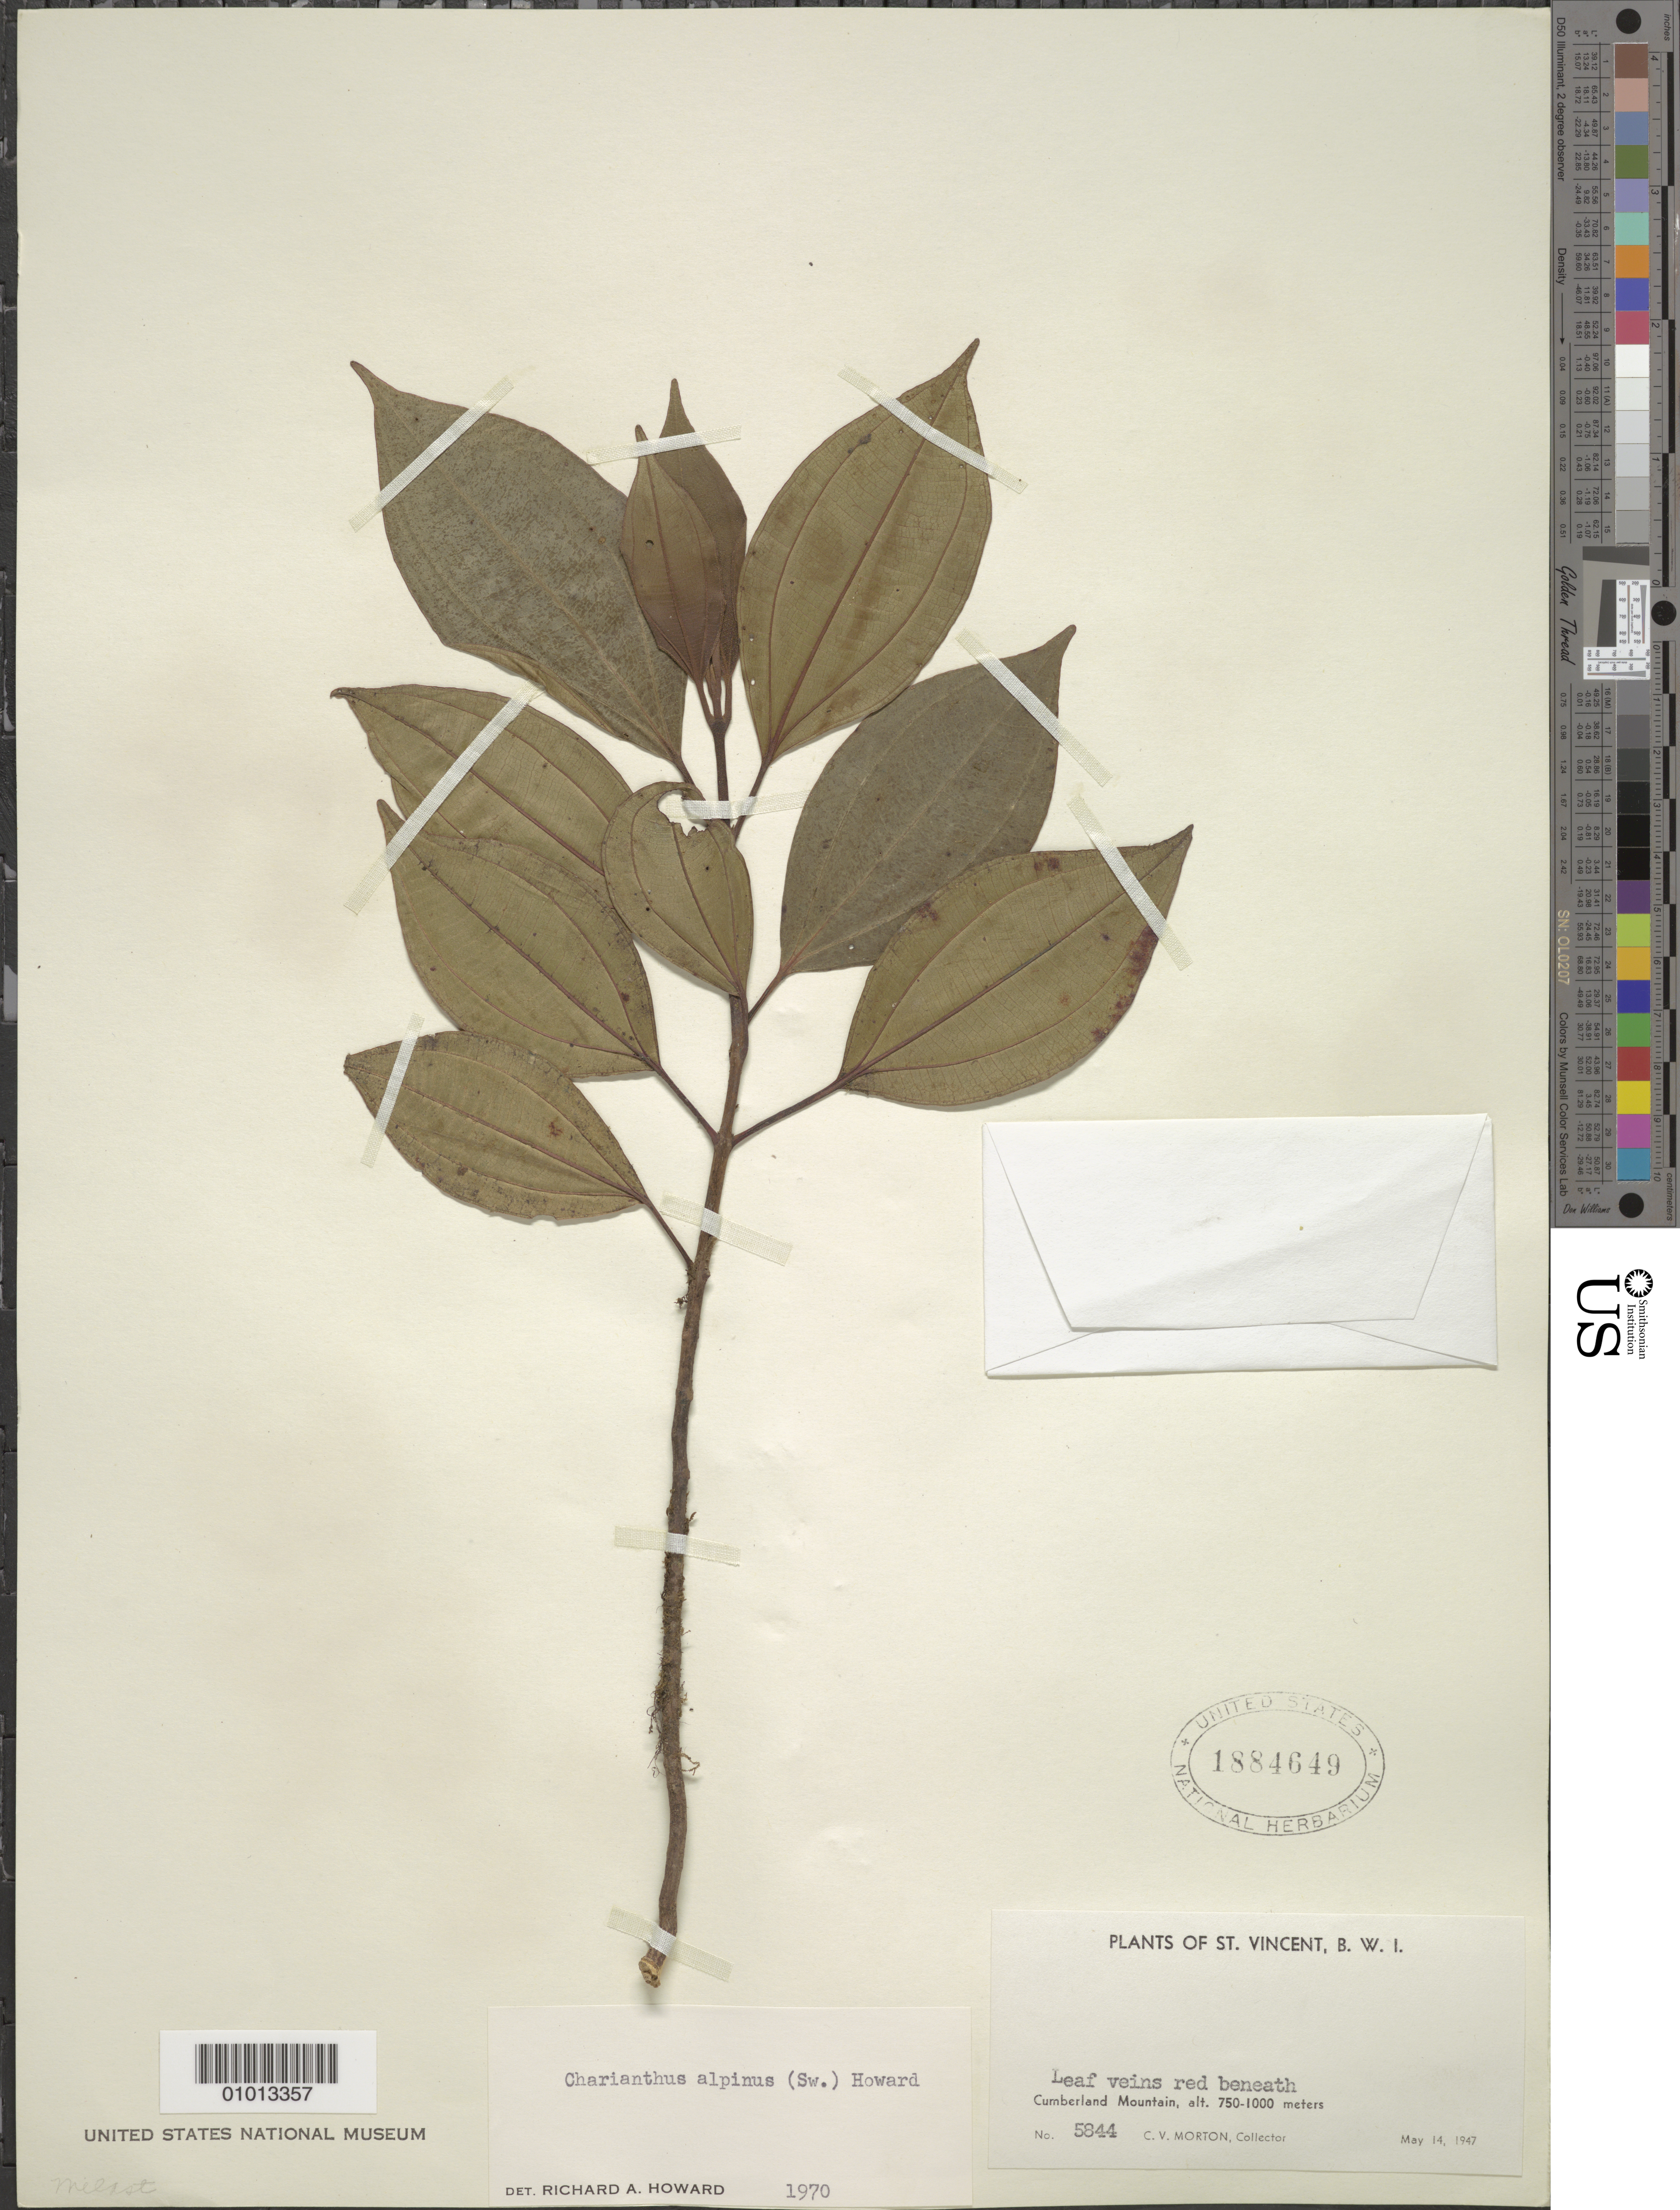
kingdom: Plantae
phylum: Tracheophyta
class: Magnoliopsida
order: Myrtales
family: Melastomataceae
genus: Charianthus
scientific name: Charianthus alpinus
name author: (Sw.) R.A. Howard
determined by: Howard, R. A.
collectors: C. V. Morton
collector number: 5844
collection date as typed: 14 May 1947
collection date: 1947-05-14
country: St. Vincent - Grenadines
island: St. Vincent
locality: Cumberland Mountain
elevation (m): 750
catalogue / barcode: US 1884649